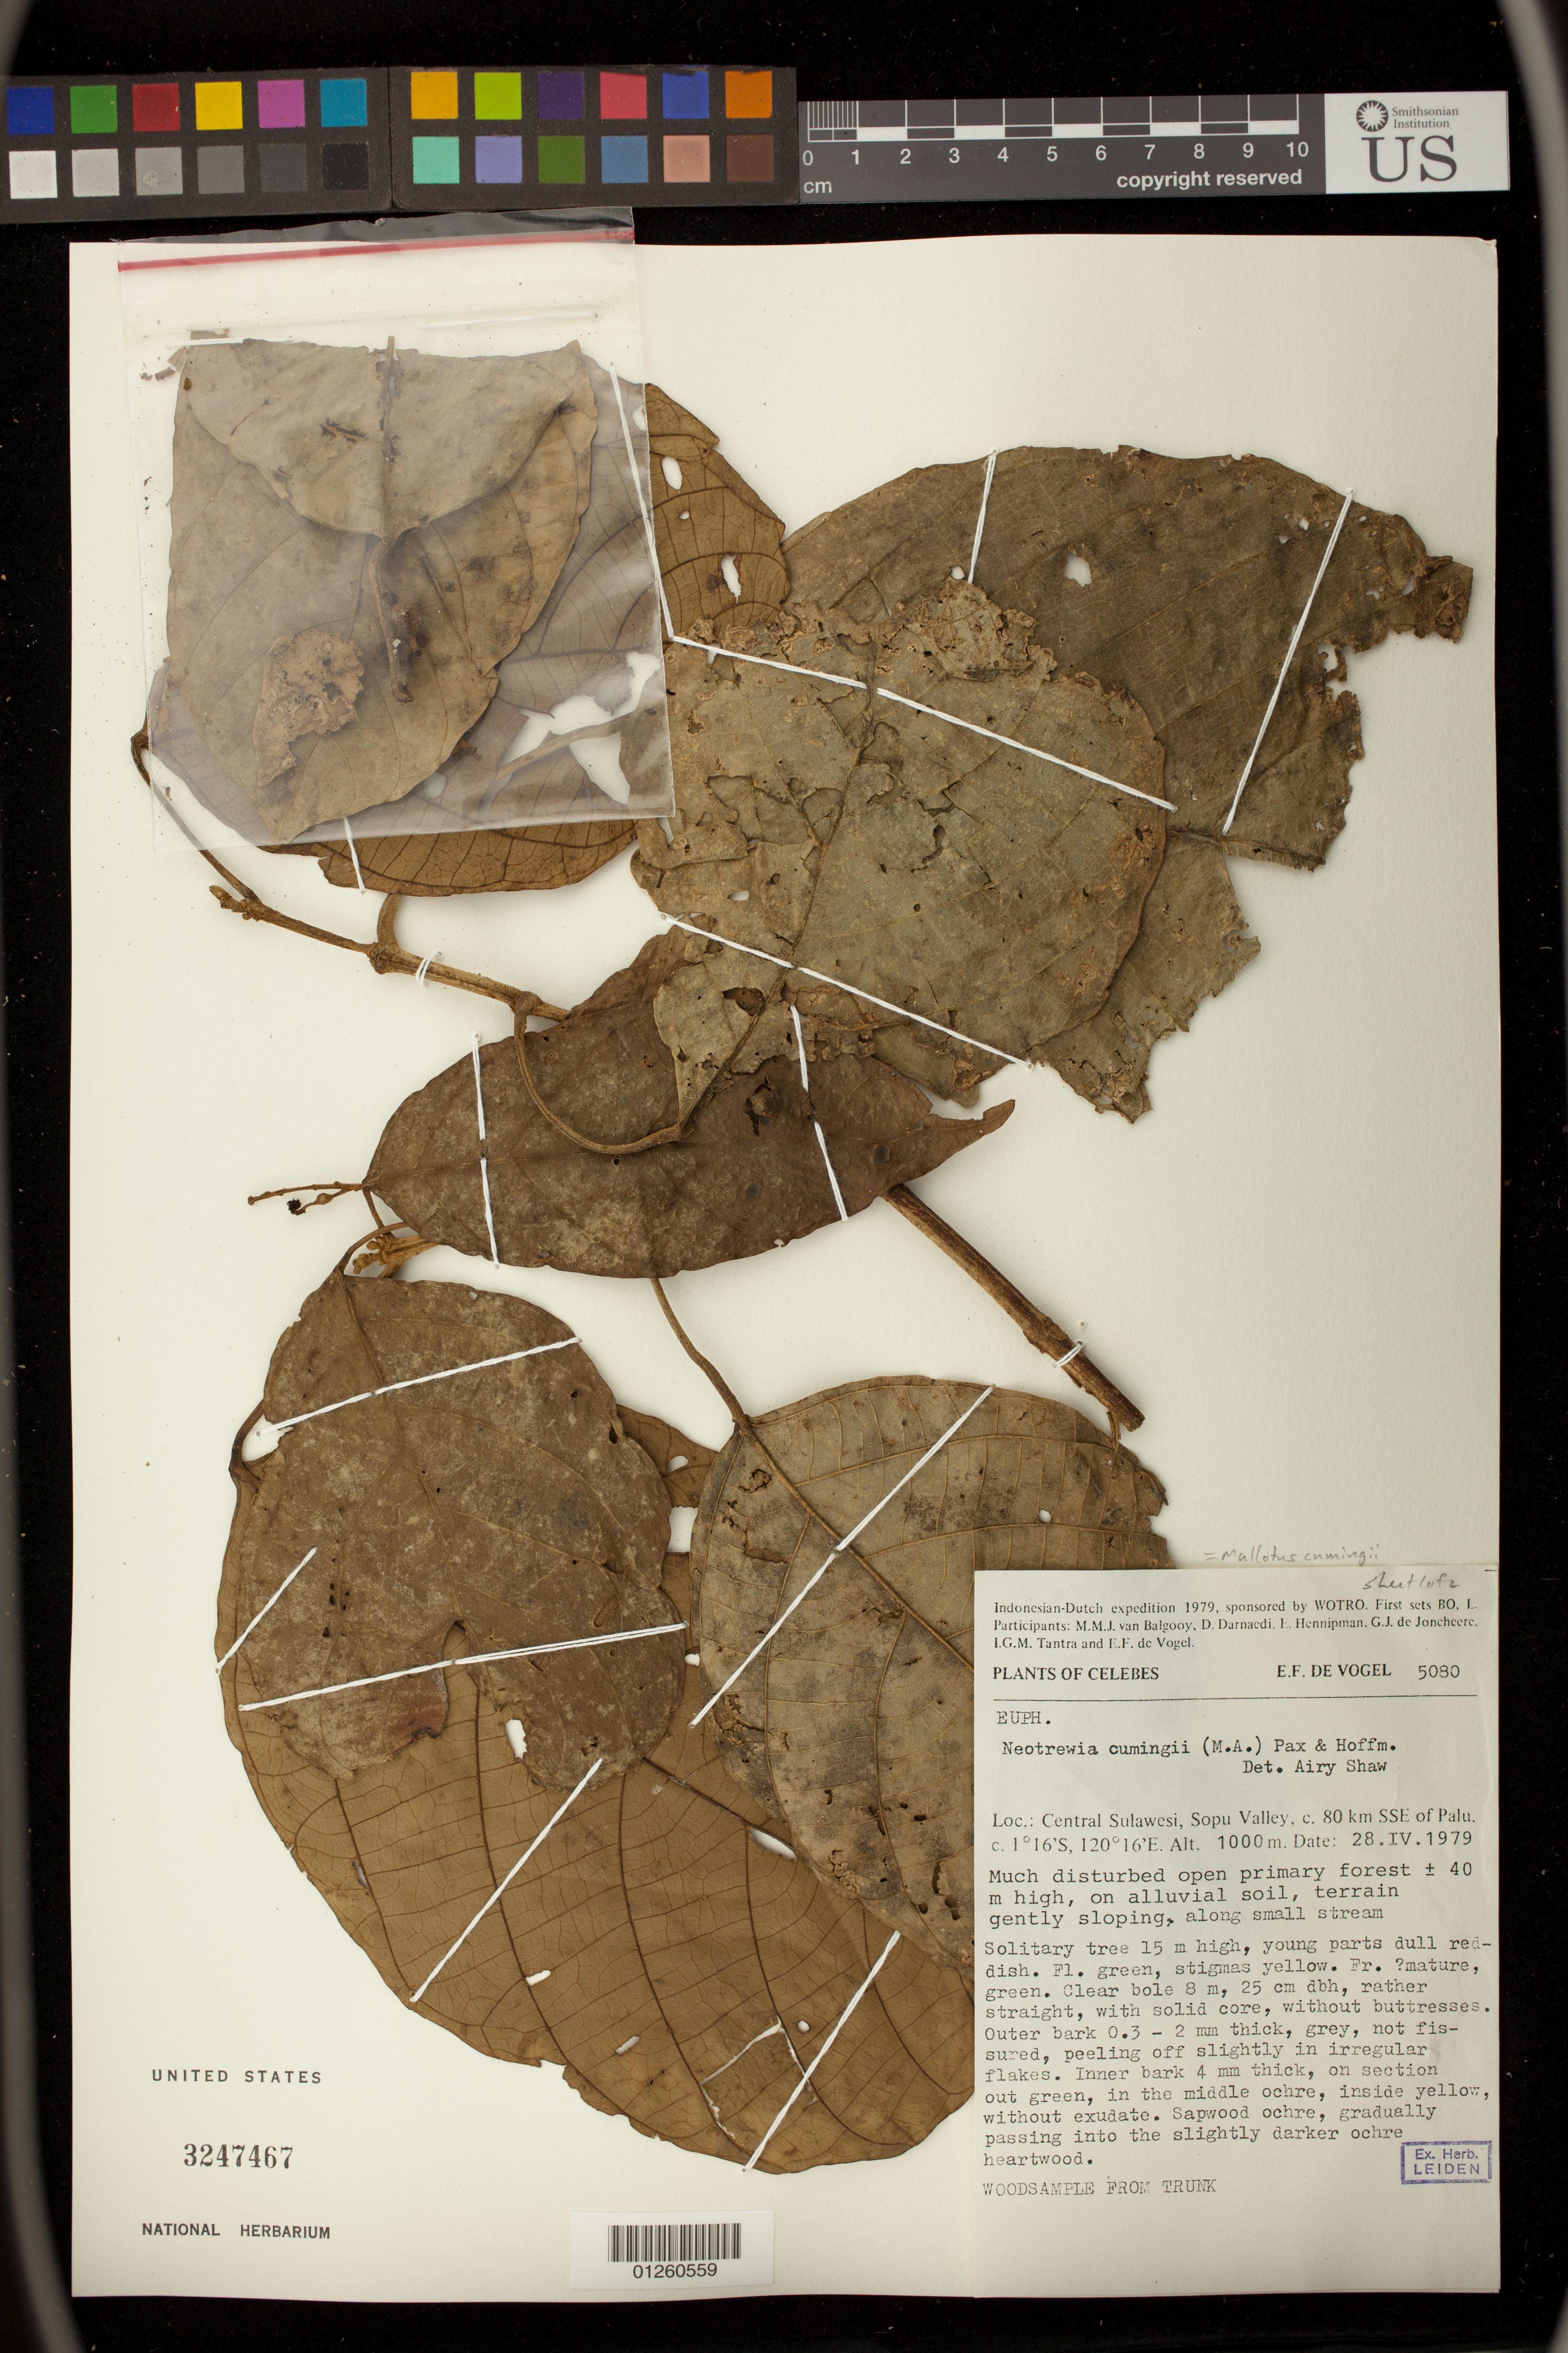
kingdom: Plantae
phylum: Tracheophyta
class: Magnoliopsida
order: Malpighiales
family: Euphorbiaceae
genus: Mallotus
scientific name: Mallotus cumingii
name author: Müll. Arg.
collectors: E. F. de Vogel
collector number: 5080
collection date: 1979-04-28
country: Indonesia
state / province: Sulawesi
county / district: Sulawesi Tengah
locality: Sopu Valley, c., 80 km of Palu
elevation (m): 1000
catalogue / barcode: US 3247467